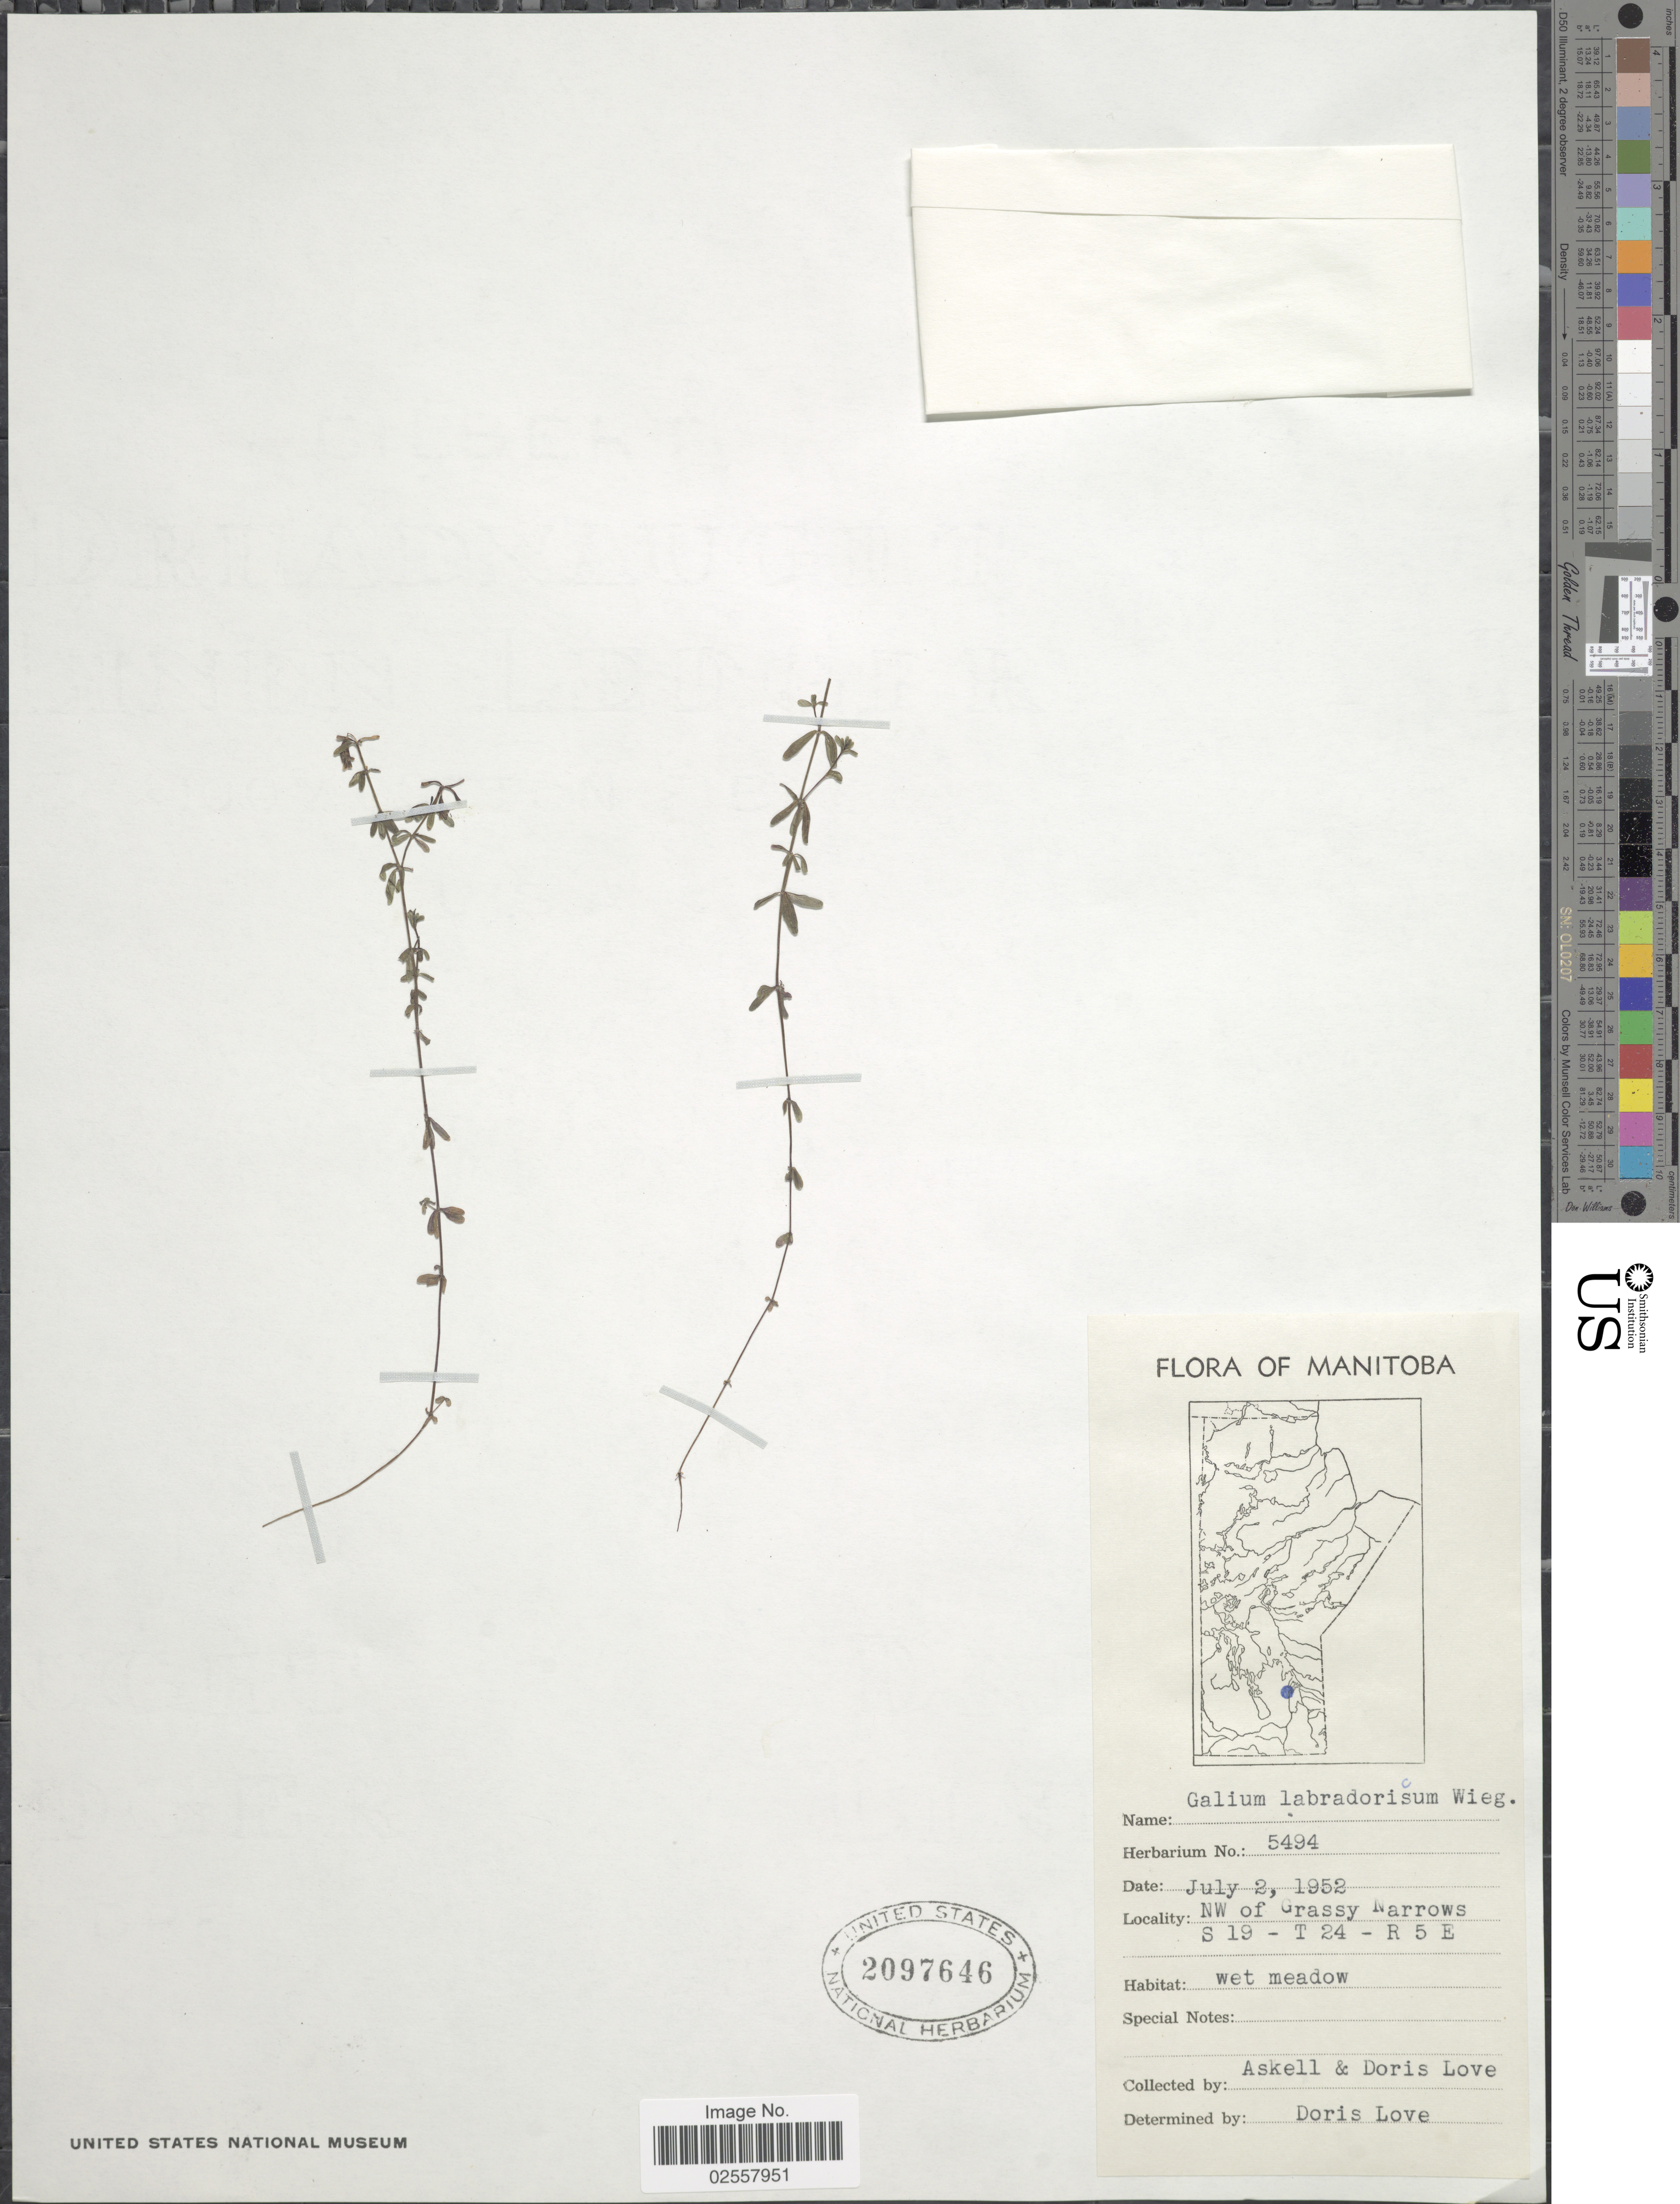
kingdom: Plantae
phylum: Tracheophyta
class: Magnoliopsida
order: Gentianales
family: Rubiaceae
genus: Galium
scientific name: Galium labradoricum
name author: (Wiegand) Wiegand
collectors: Á. Löve & D. Löve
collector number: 5494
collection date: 1952-07-02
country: Canada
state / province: Manitoba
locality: NW of Grassy Narrows, S19-T24-R5E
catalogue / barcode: US 2097646